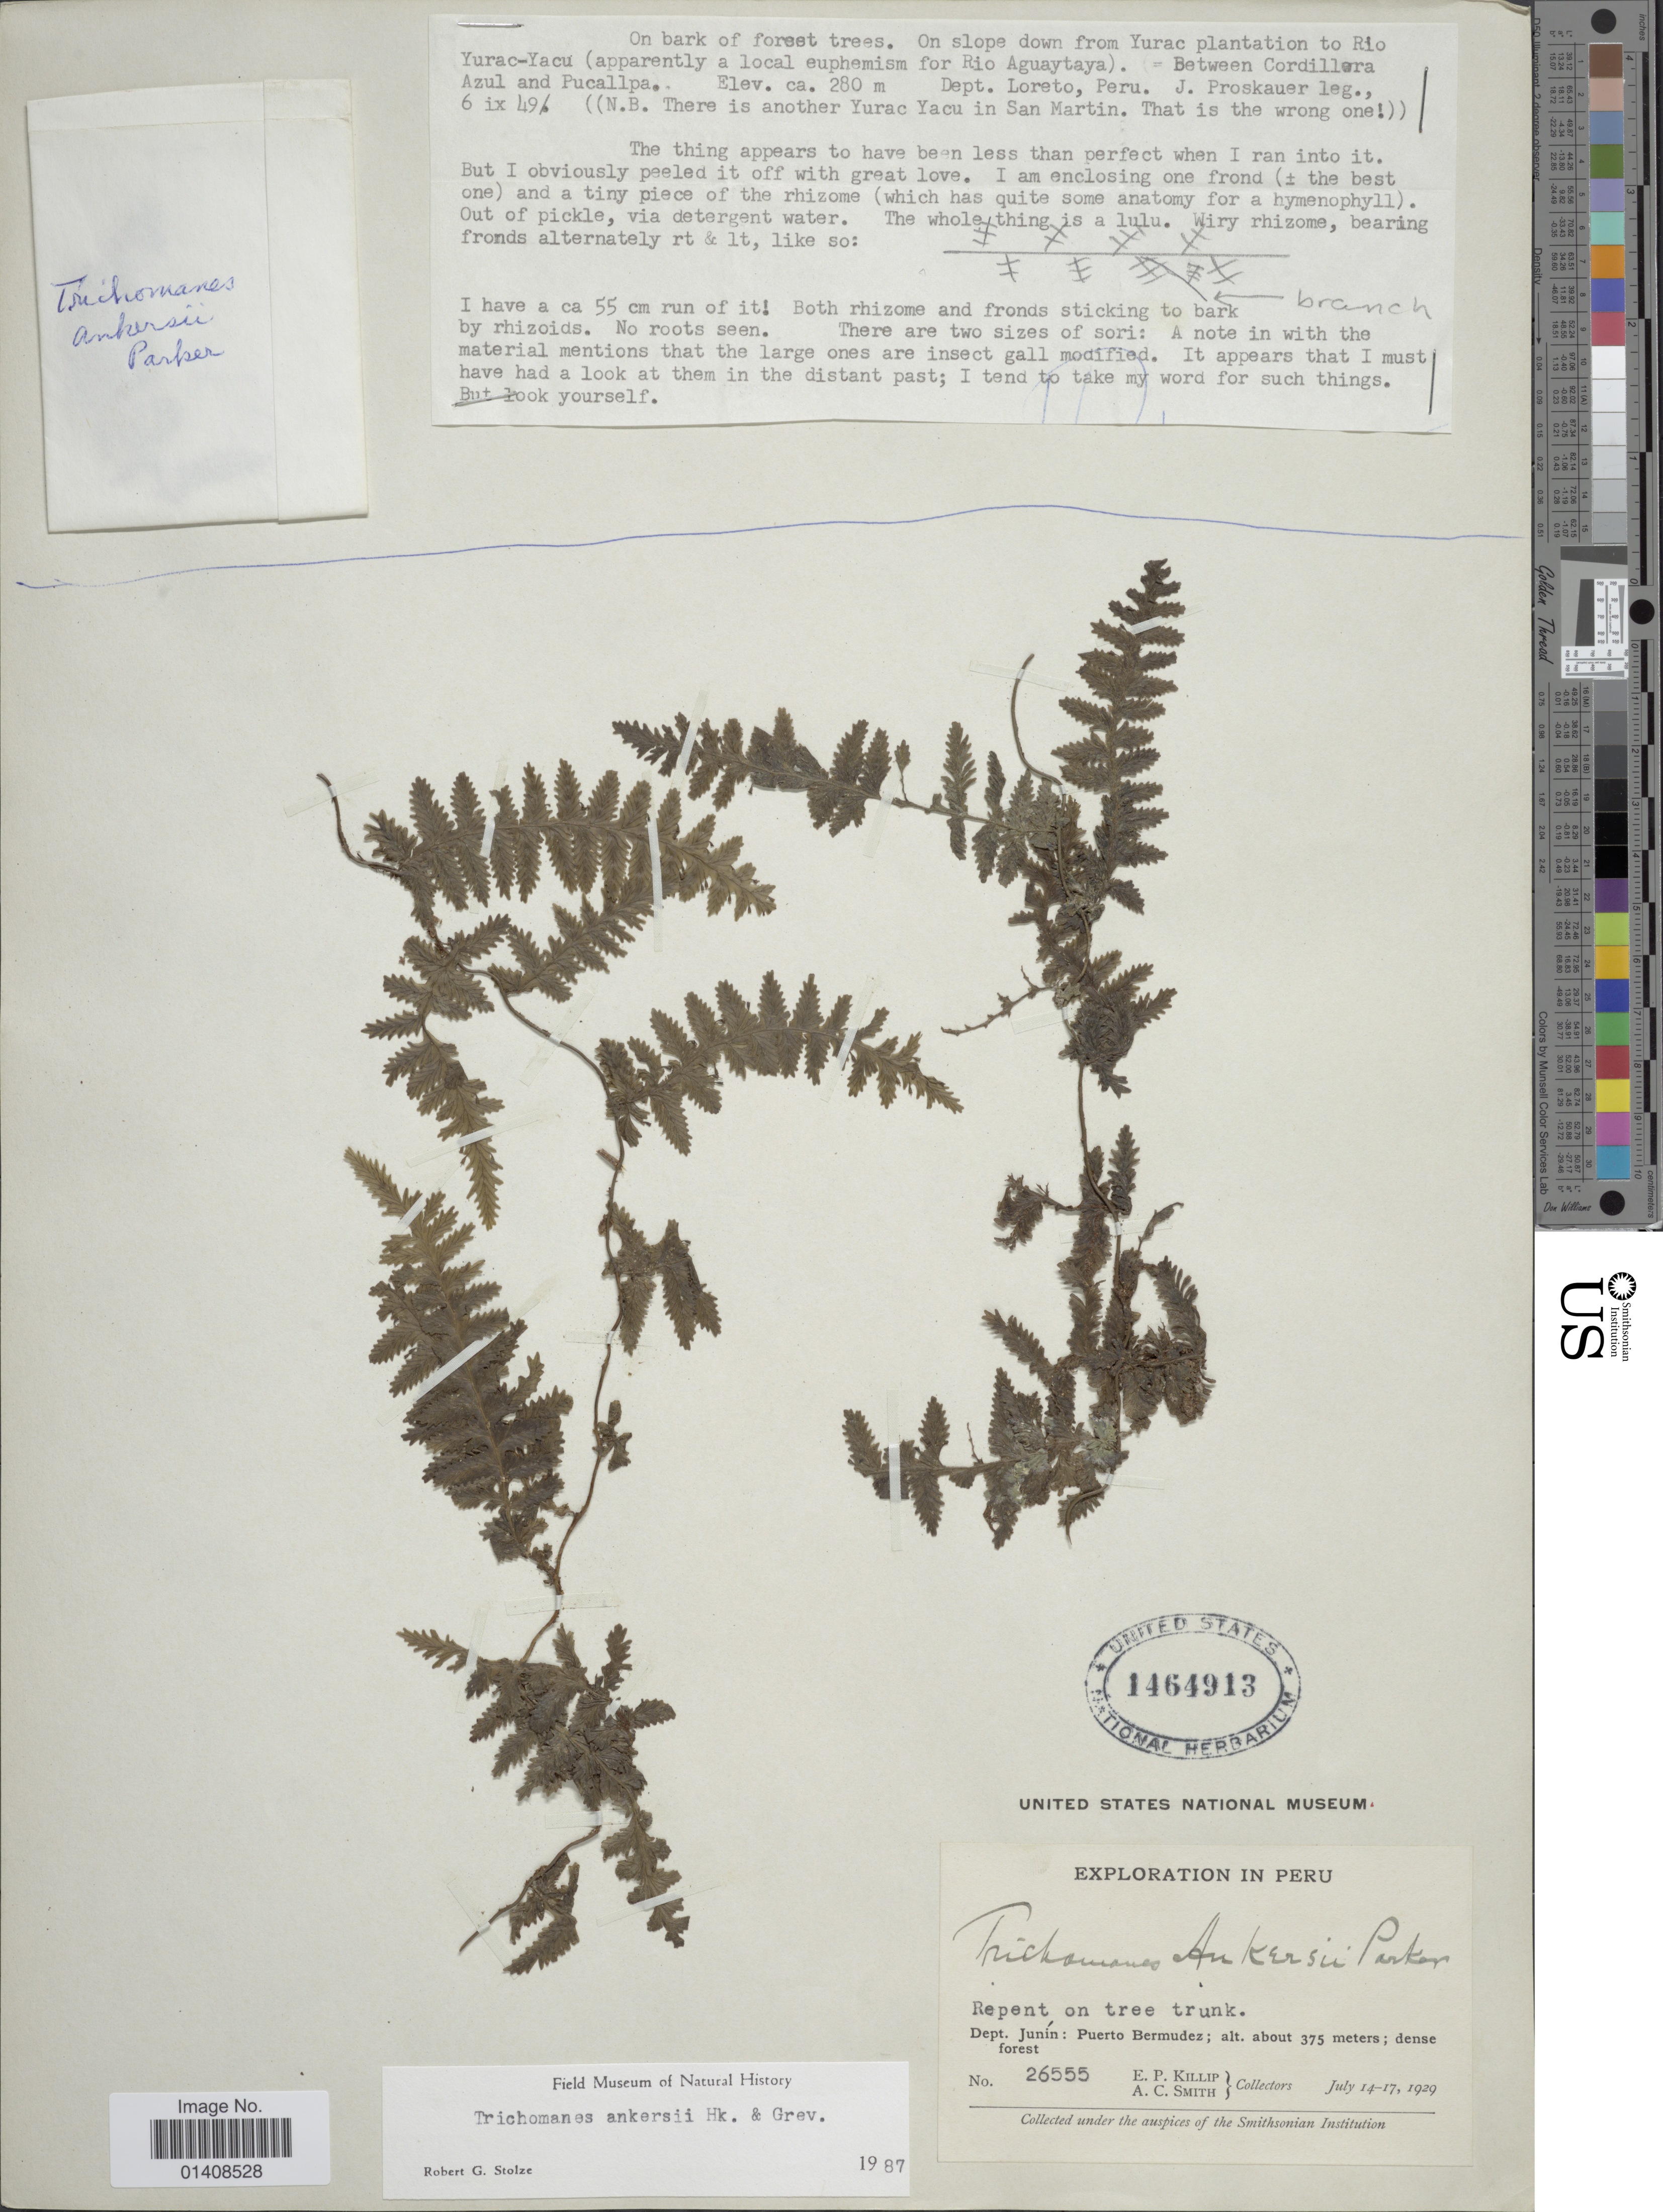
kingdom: Plantae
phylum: Tracheophyta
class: Polypodiopsida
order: Hymenophyllales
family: Hymenophyllaceae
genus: Trichomanes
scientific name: Trichomanes ankersii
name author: C. Parker ex Hook. & Grev.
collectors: E. P. Killip & A. C. Smith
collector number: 26555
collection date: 1929-07-14/1929-07-17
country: Peru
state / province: Junín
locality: Puerto Bermudez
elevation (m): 375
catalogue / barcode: US 1464913